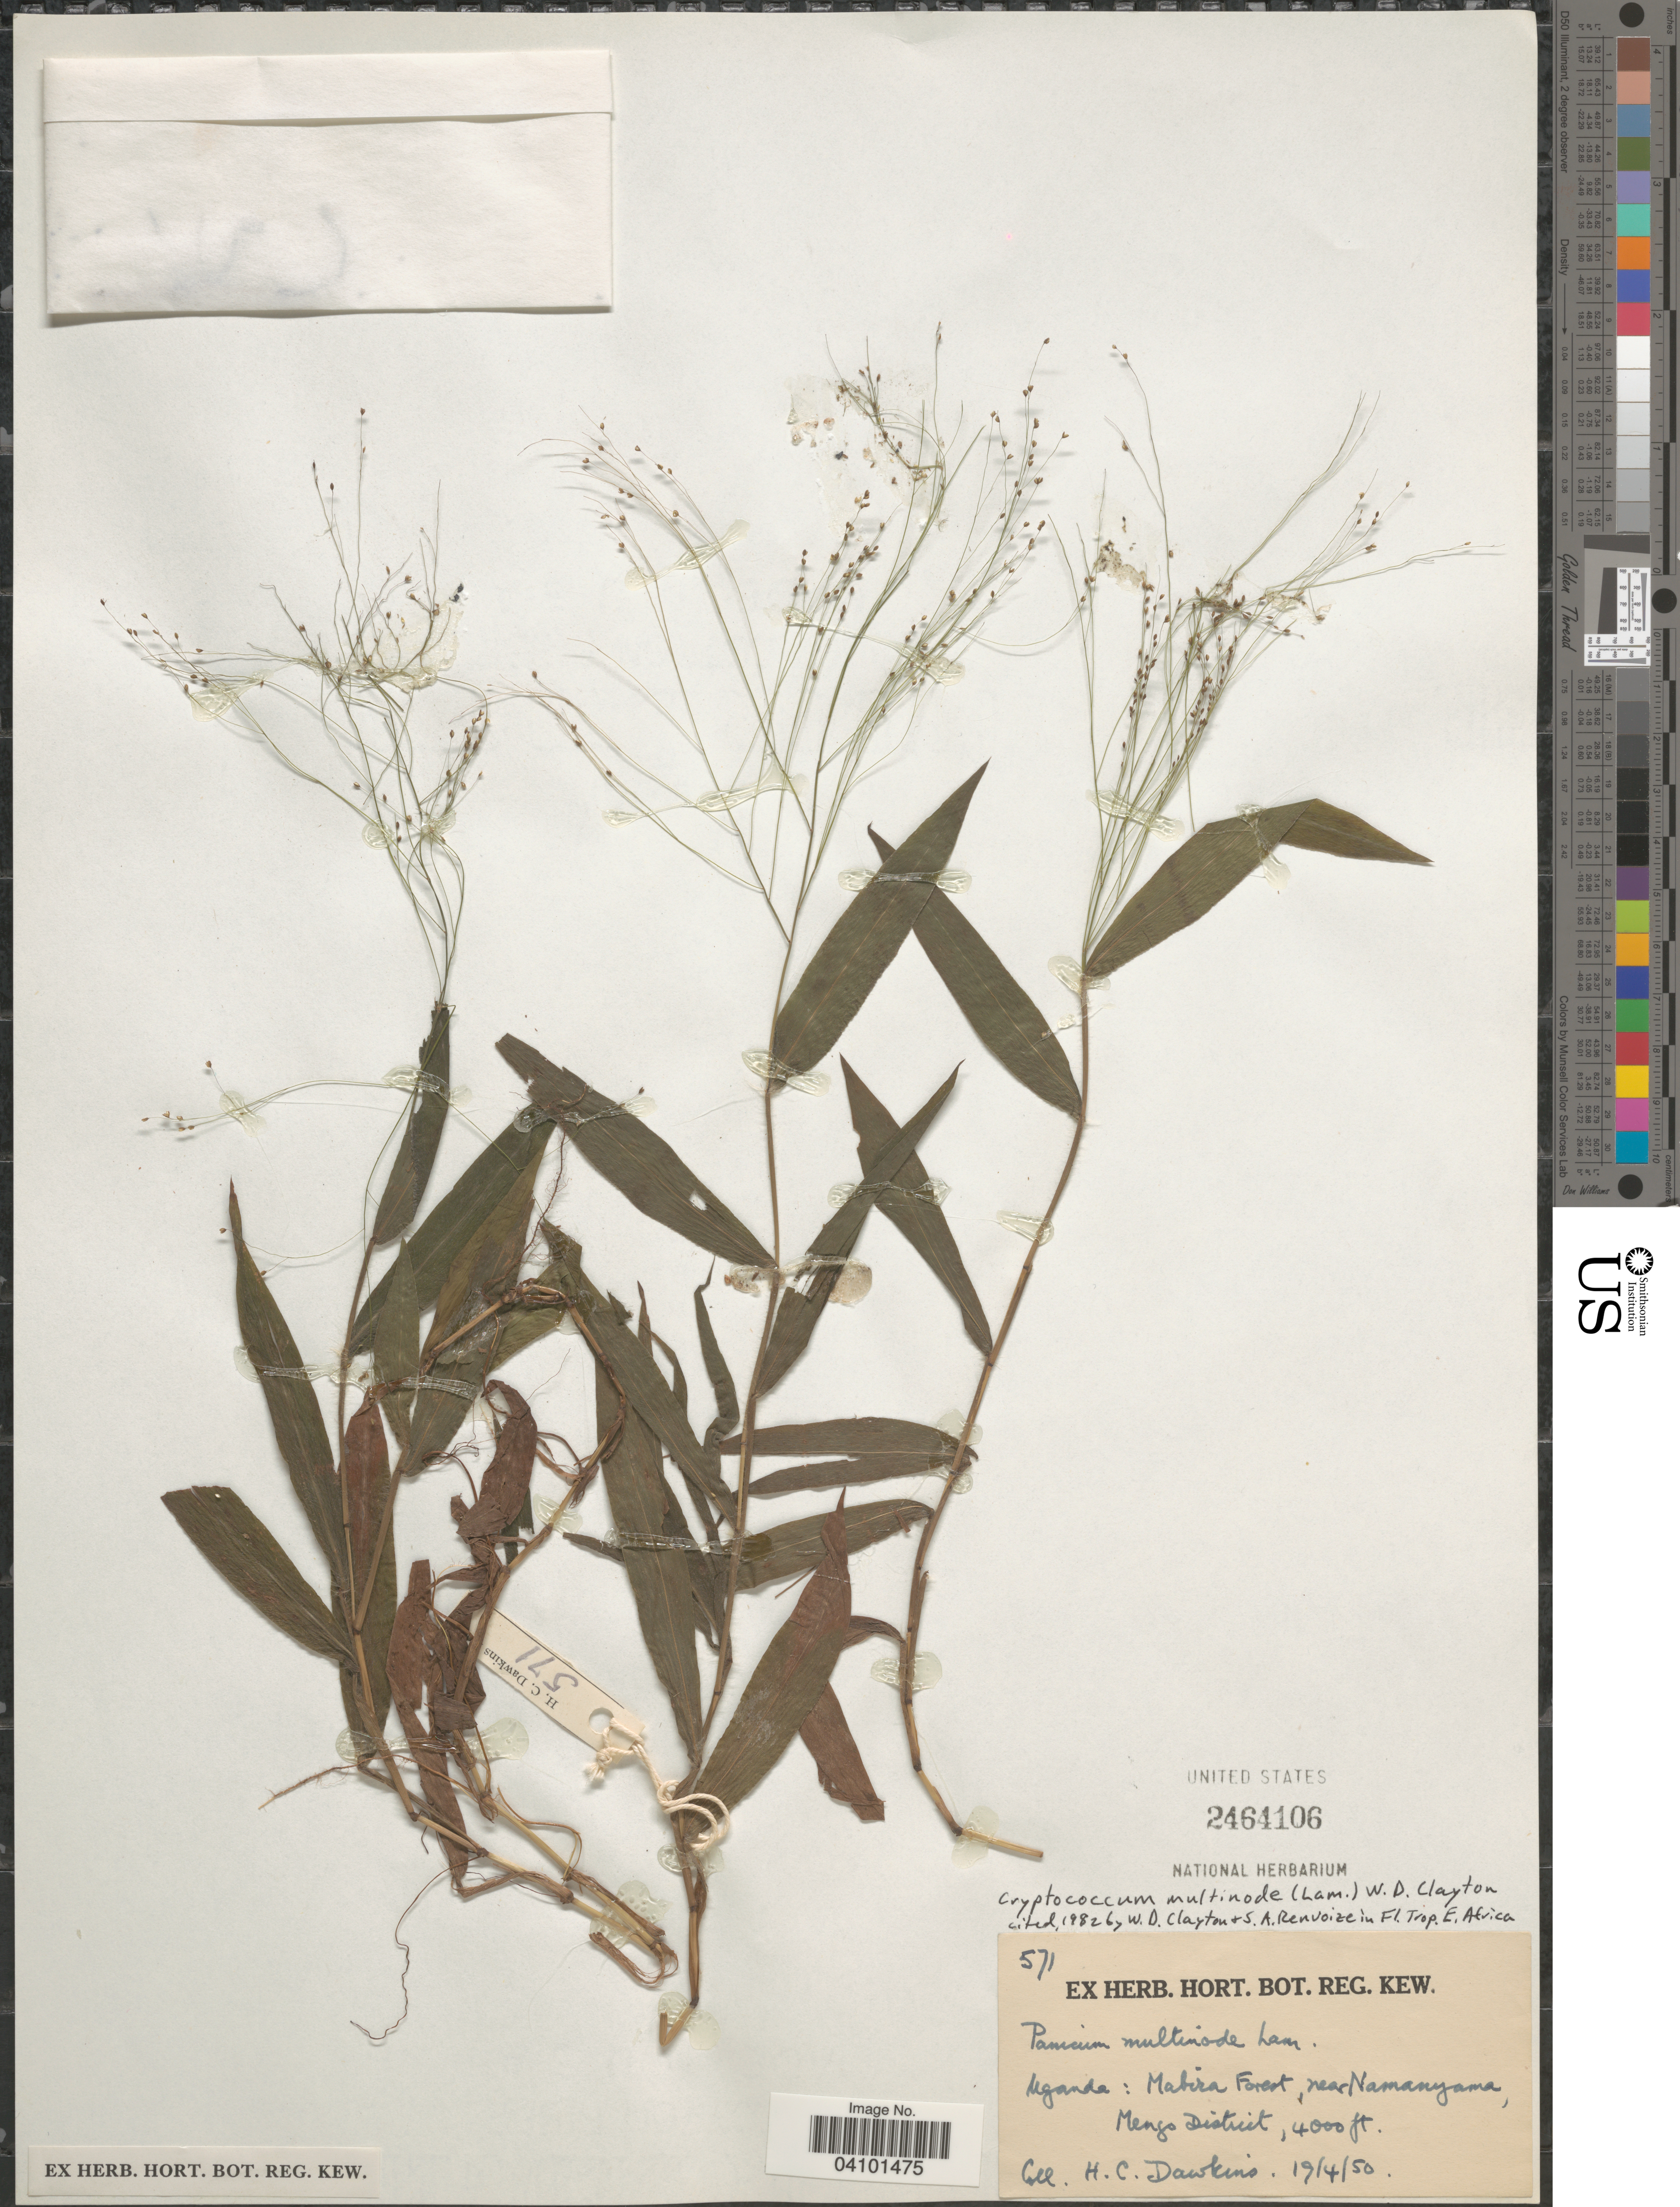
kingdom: Plantae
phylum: Tracheophyta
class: Liliopsida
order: Poales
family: Poaceae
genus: Cyrtococcum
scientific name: Cyrtococcum multinode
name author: (Lam.) Clayton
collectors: H. Dawkins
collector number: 571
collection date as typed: Transcribed d/m/y: 19/4/50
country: Uganda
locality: Mabira Forest near Namanyama, Mengo District.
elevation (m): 1219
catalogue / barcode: US 2464106